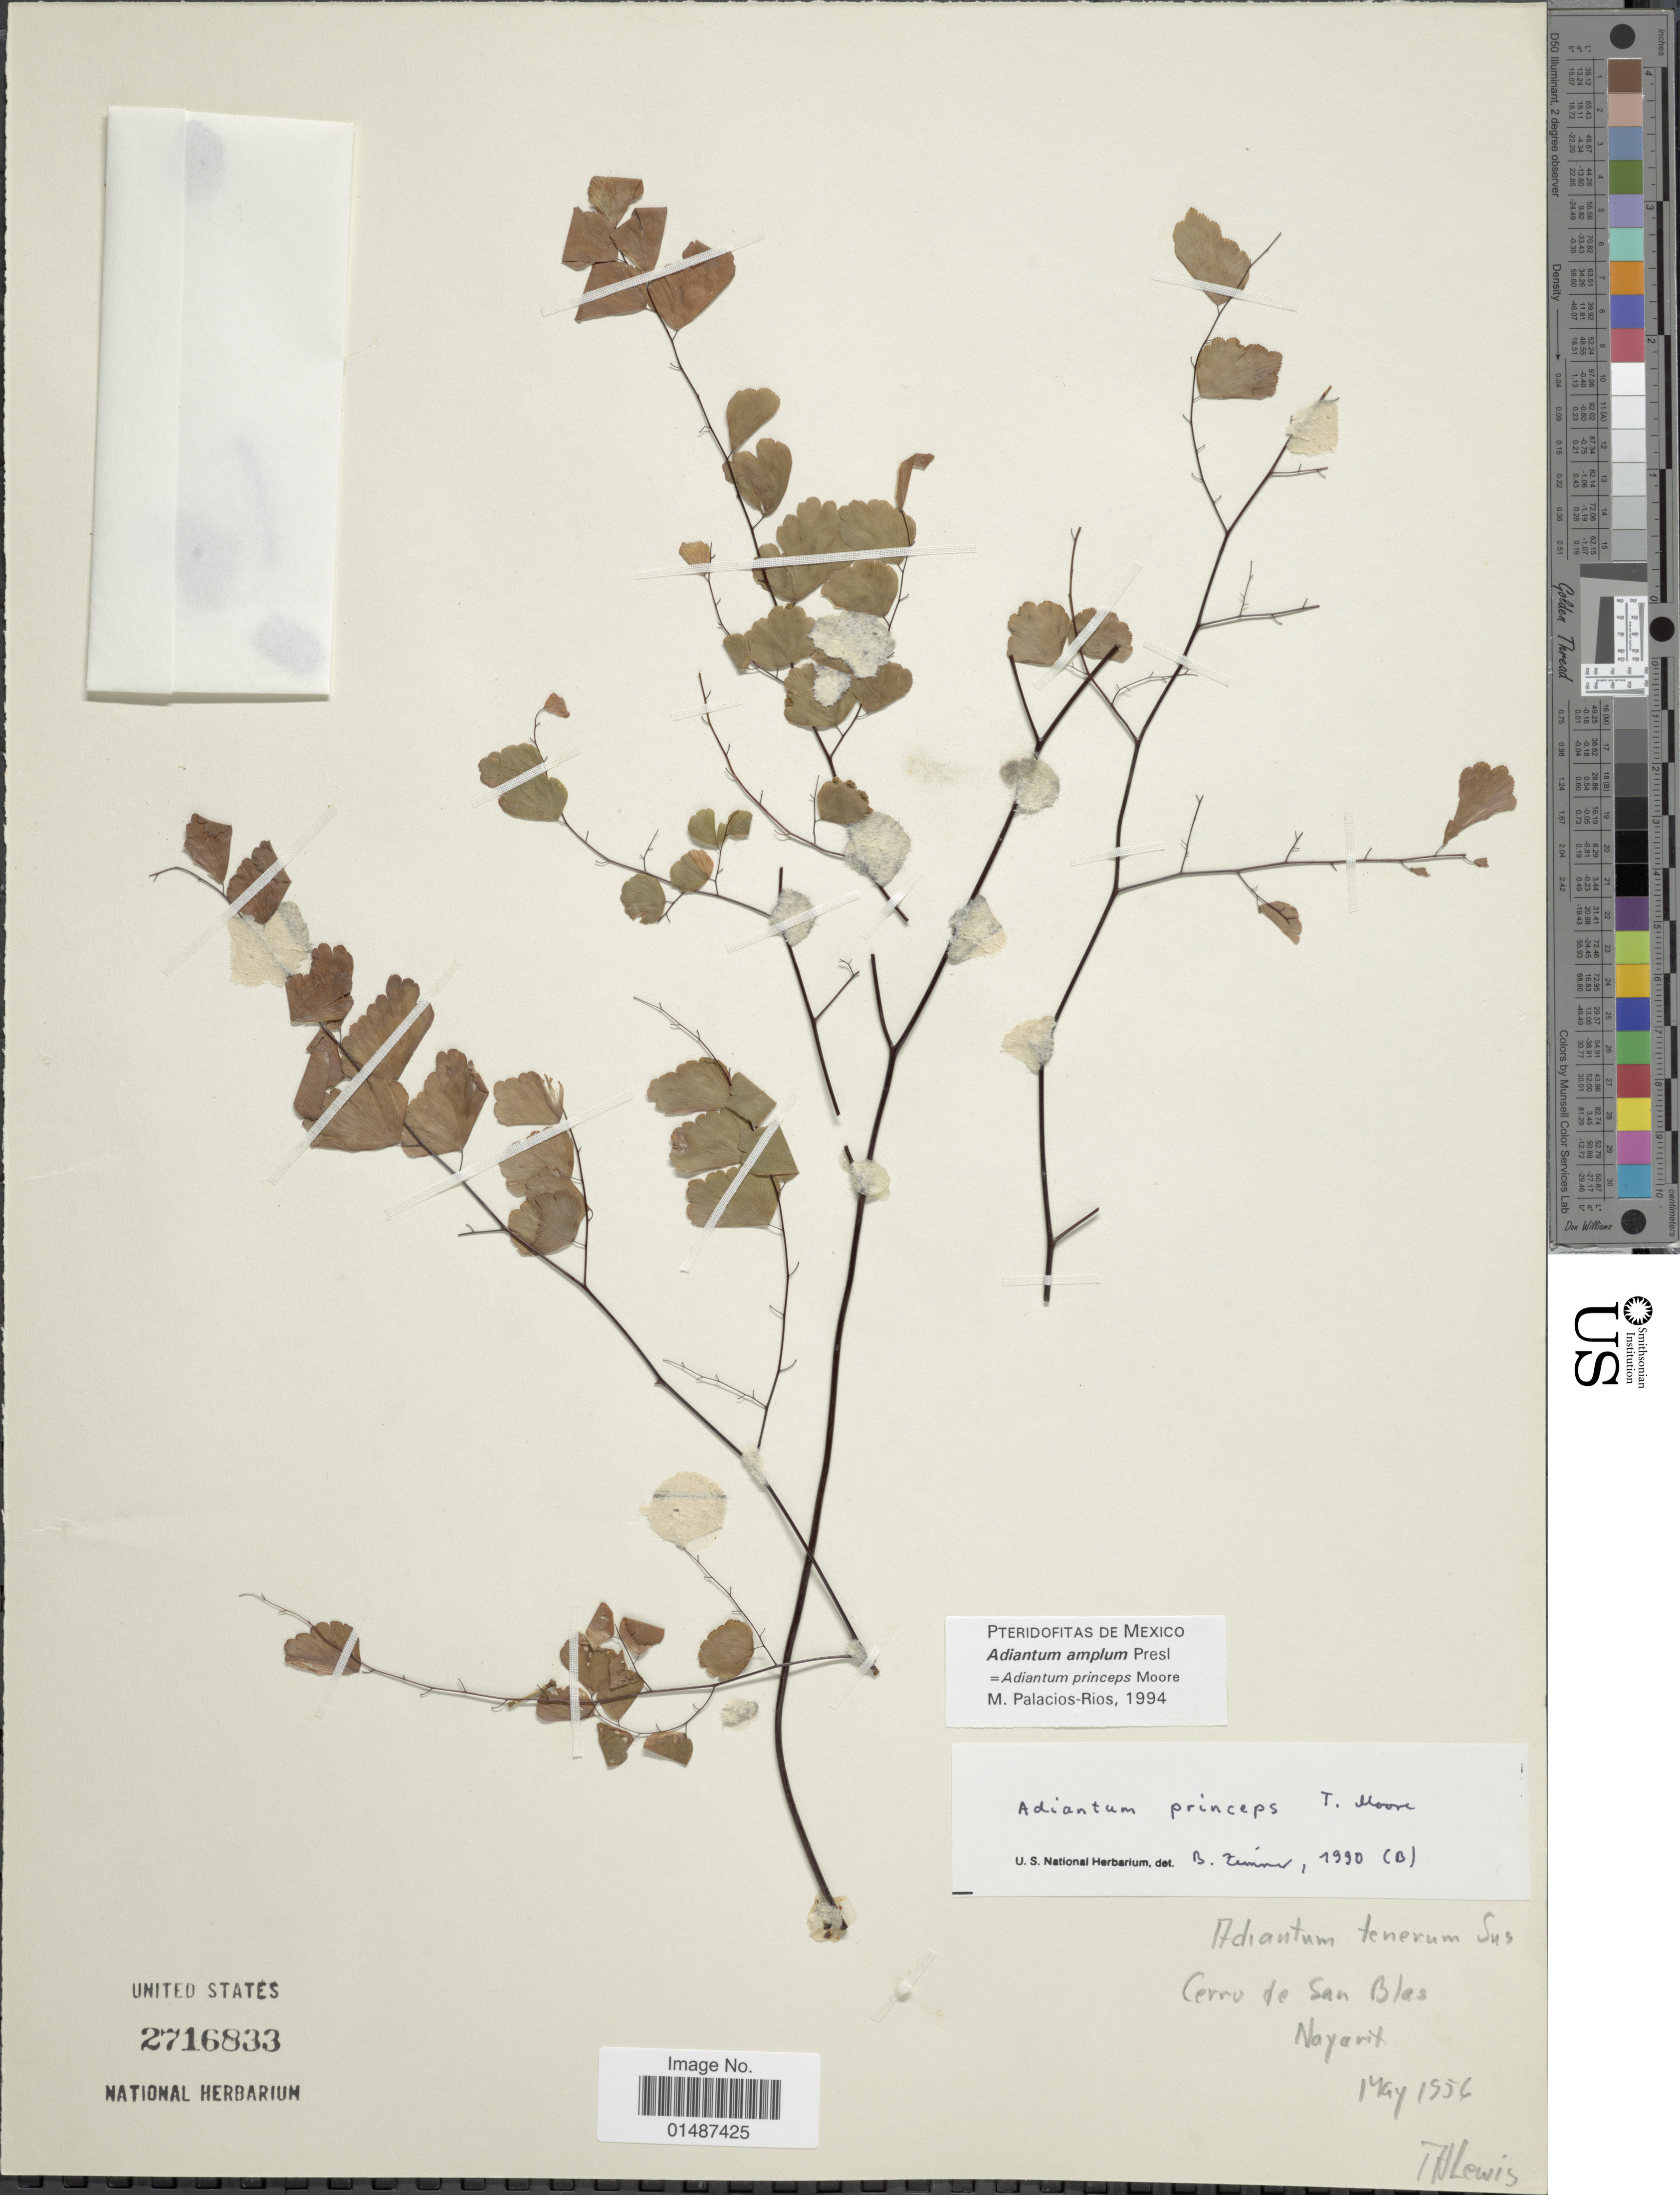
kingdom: Plantae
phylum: Tracheophyta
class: Polypodiopsida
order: Polypodiales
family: Pteridaceae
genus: Adiantum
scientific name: Adiantum amplum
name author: C. Presl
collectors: T. H. Lewis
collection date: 1956-05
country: Mexico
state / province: Nayarit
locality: Cerro de San Blas.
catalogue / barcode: US 2716833